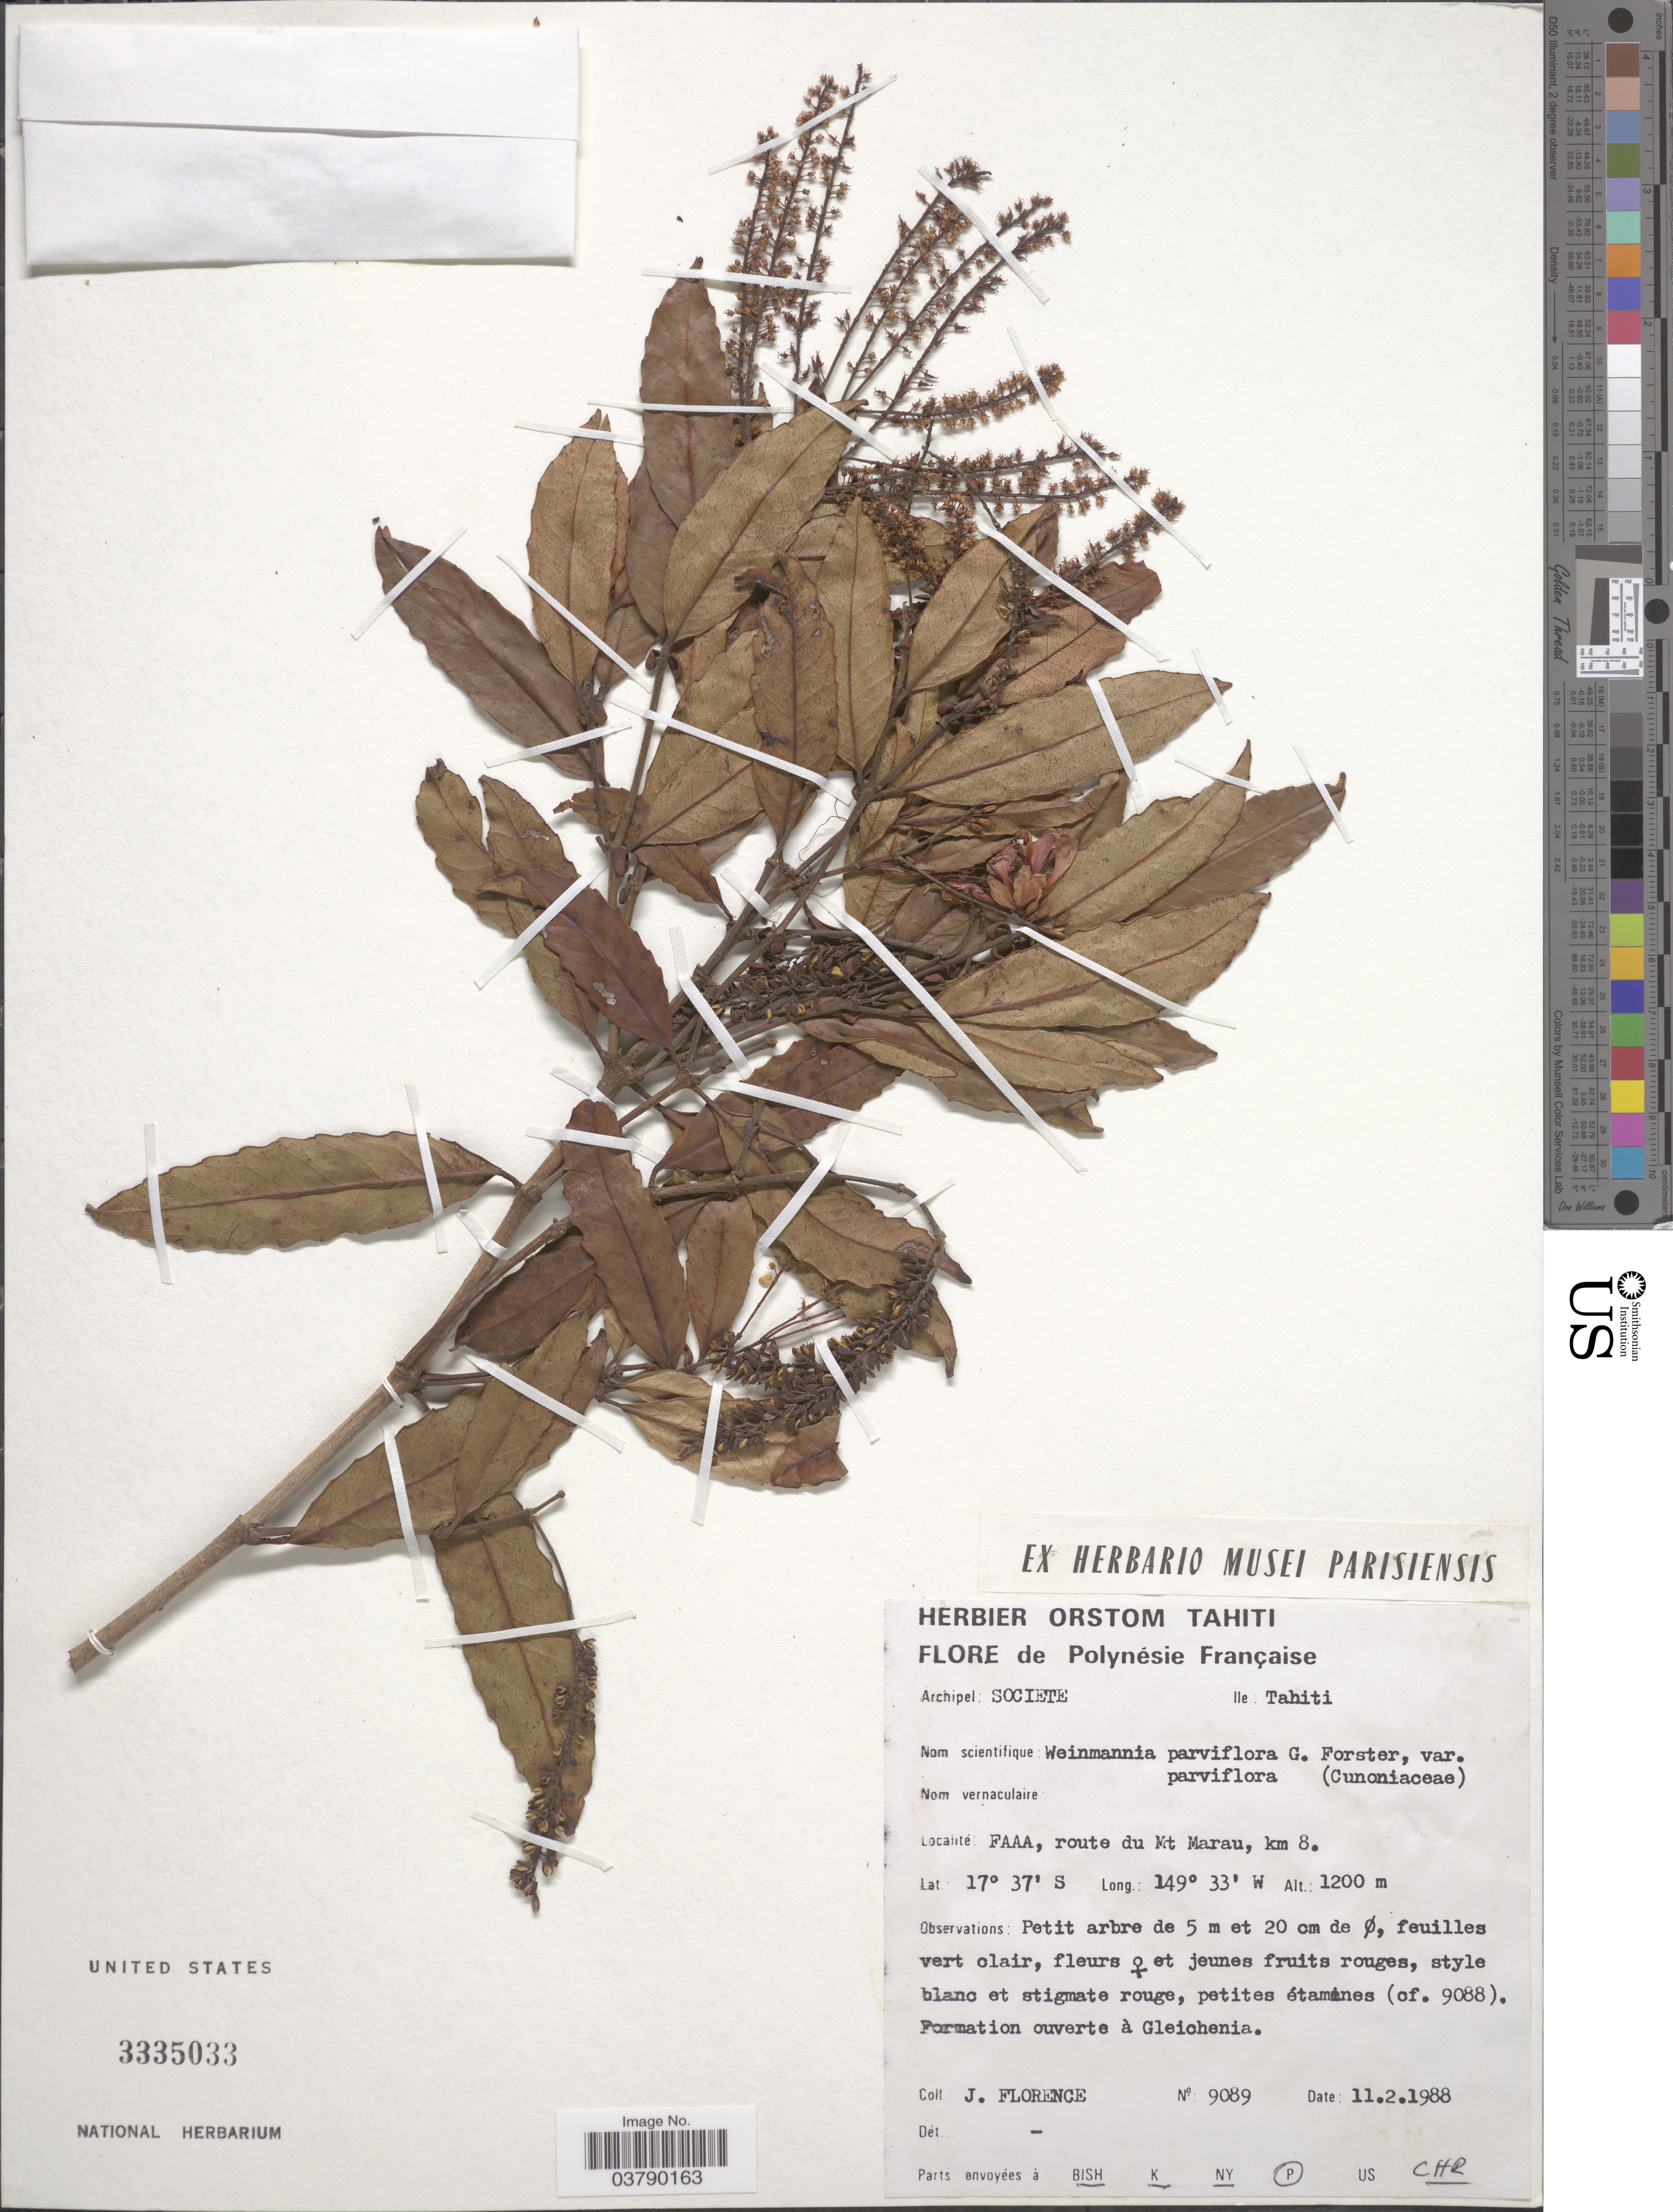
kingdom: Plantae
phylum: Tracheophyta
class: Magnoliopsida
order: Oxalidales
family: Cunoniaceae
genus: Pterophylla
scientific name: Pterophylla parviflora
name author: (G. Forst.) Pillon & H.C. Hopkins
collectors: J. Florence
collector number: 9089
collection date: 1988-02-11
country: French Polynesia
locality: Archipel: Societe, Ile: Tahiti. FAAA, route du Mt Marau, km 8.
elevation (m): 1200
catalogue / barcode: US 3335033